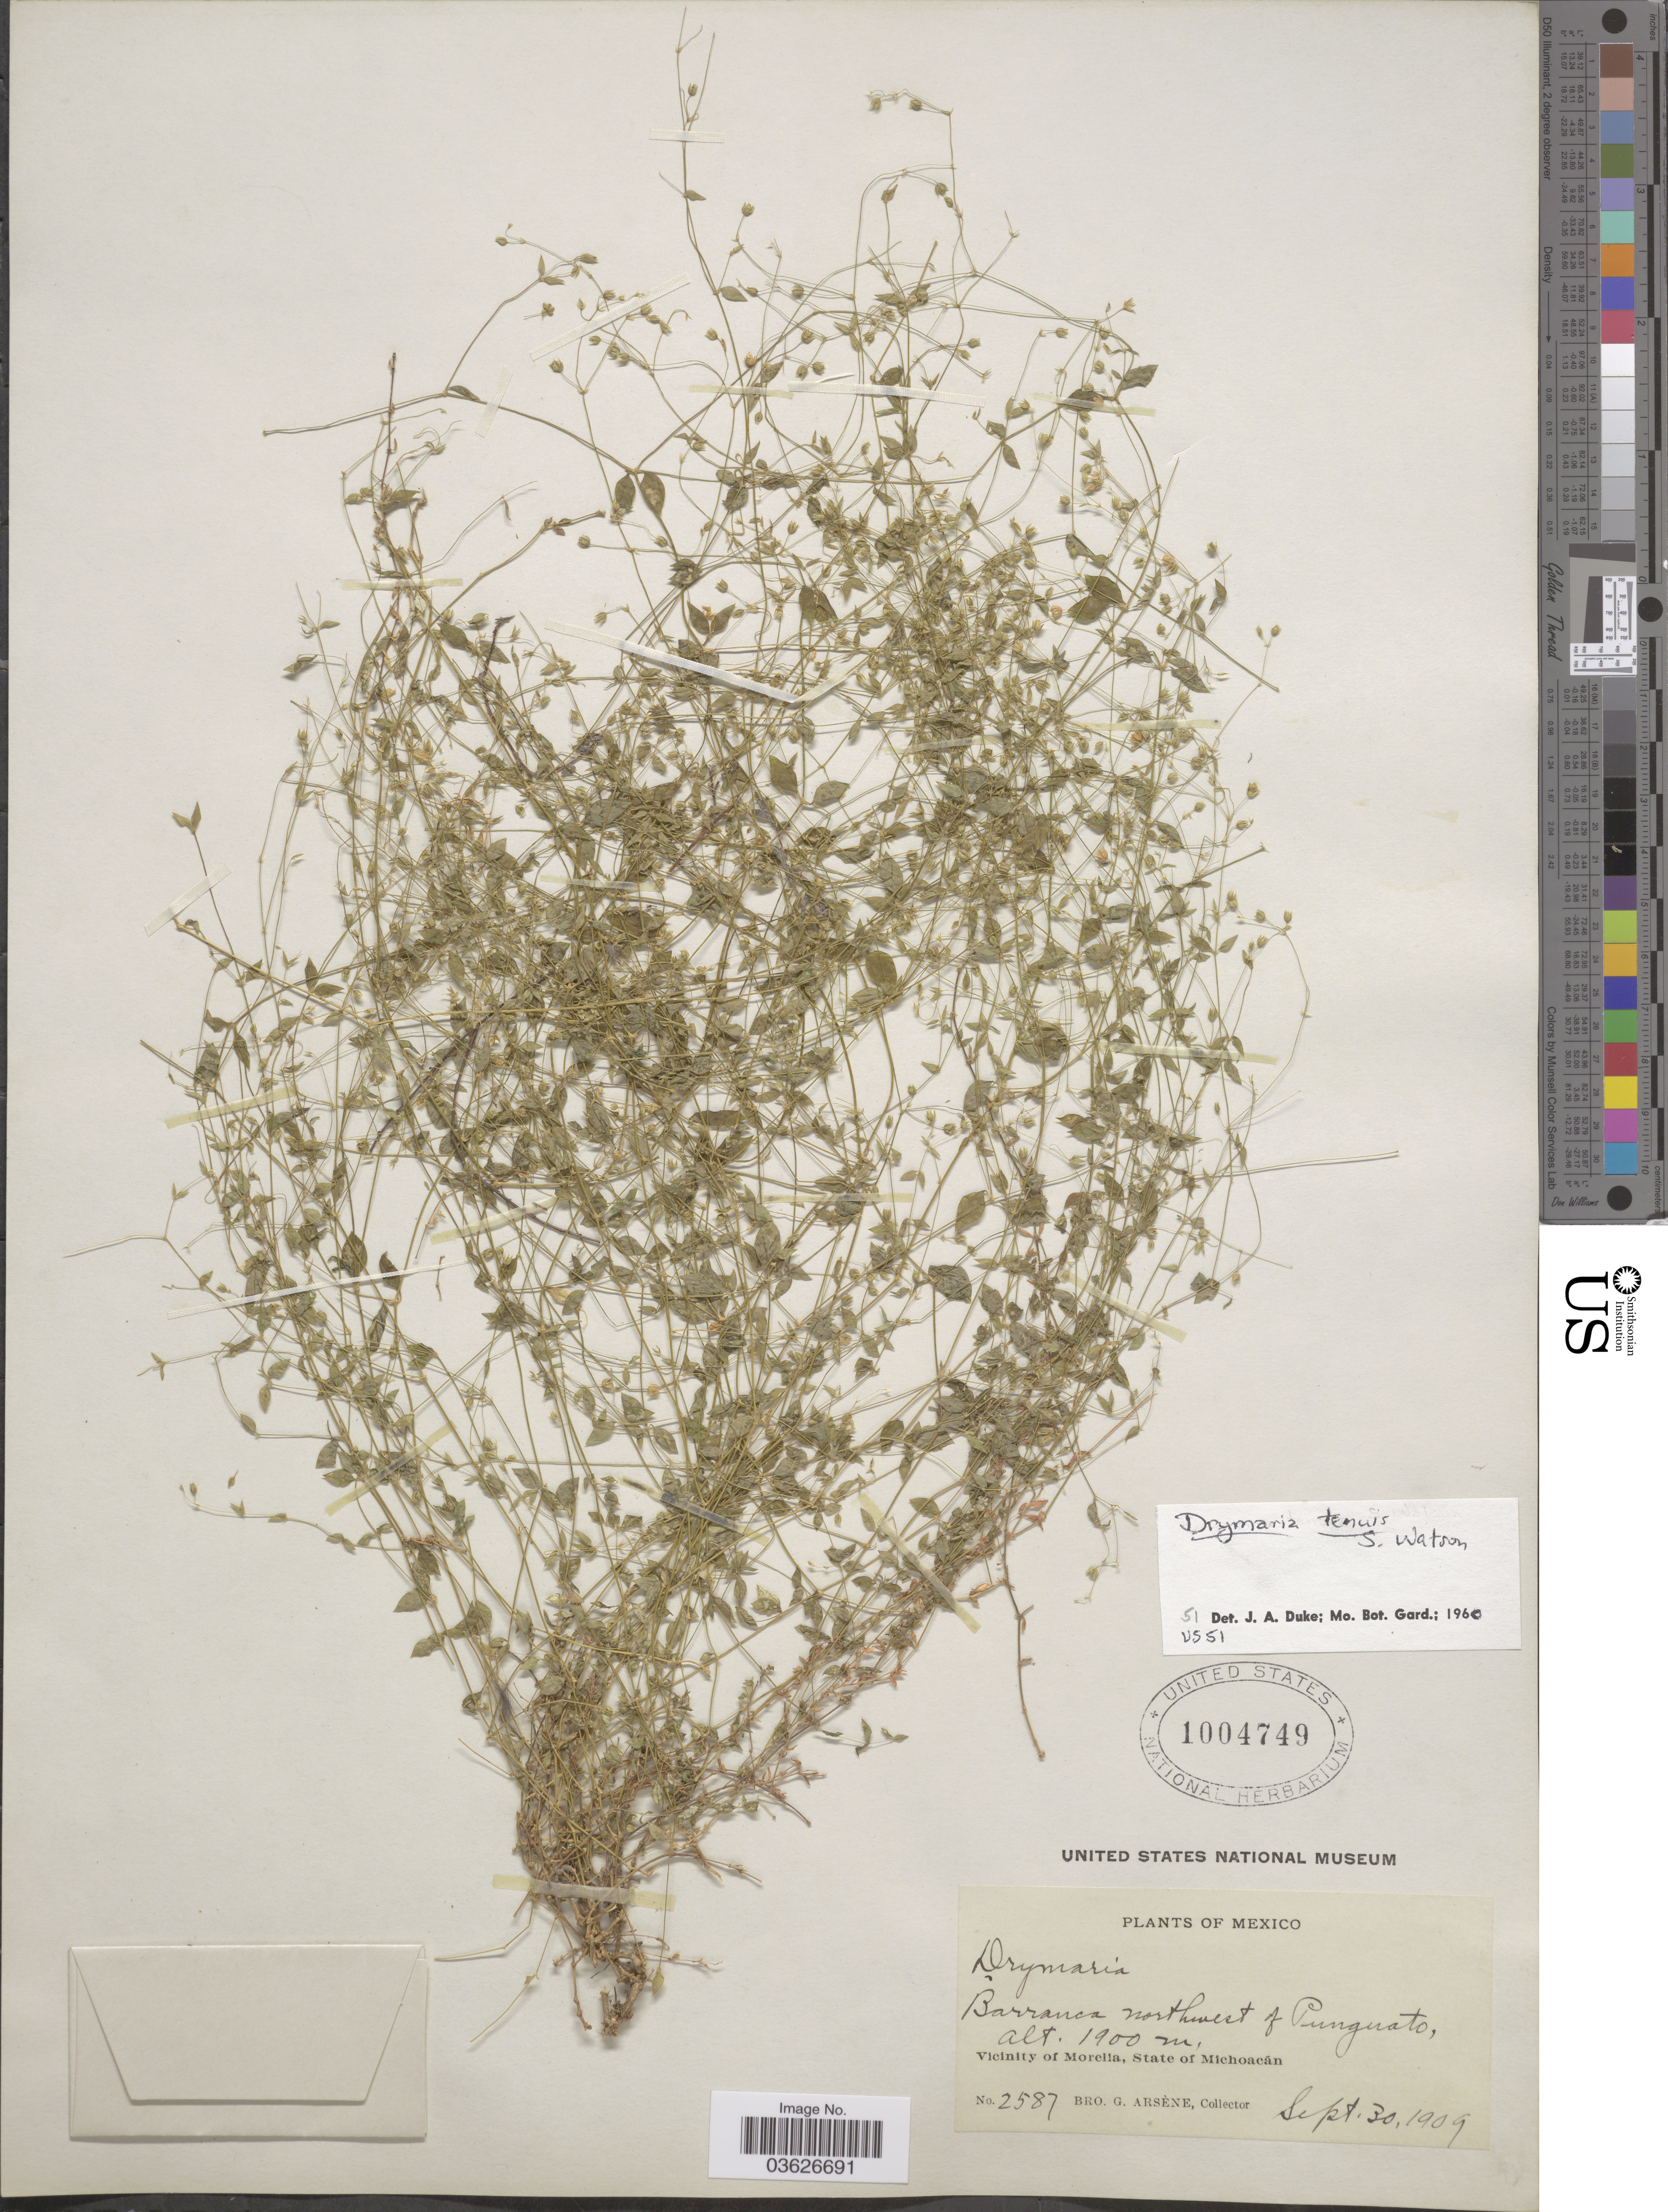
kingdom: Plantae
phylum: Tracheophyta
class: Magnoliopsida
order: Caryophyllales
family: Caryophyllaceae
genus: Drymaria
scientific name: Drymaria tenuis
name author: S. Watson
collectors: Bro. G. Arsène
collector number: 2587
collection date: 1909-09-30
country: Mexico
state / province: Michoacán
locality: Barranca northwest of Punguato, Vicinity of Morelia.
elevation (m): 1900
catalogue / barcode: US 1004749